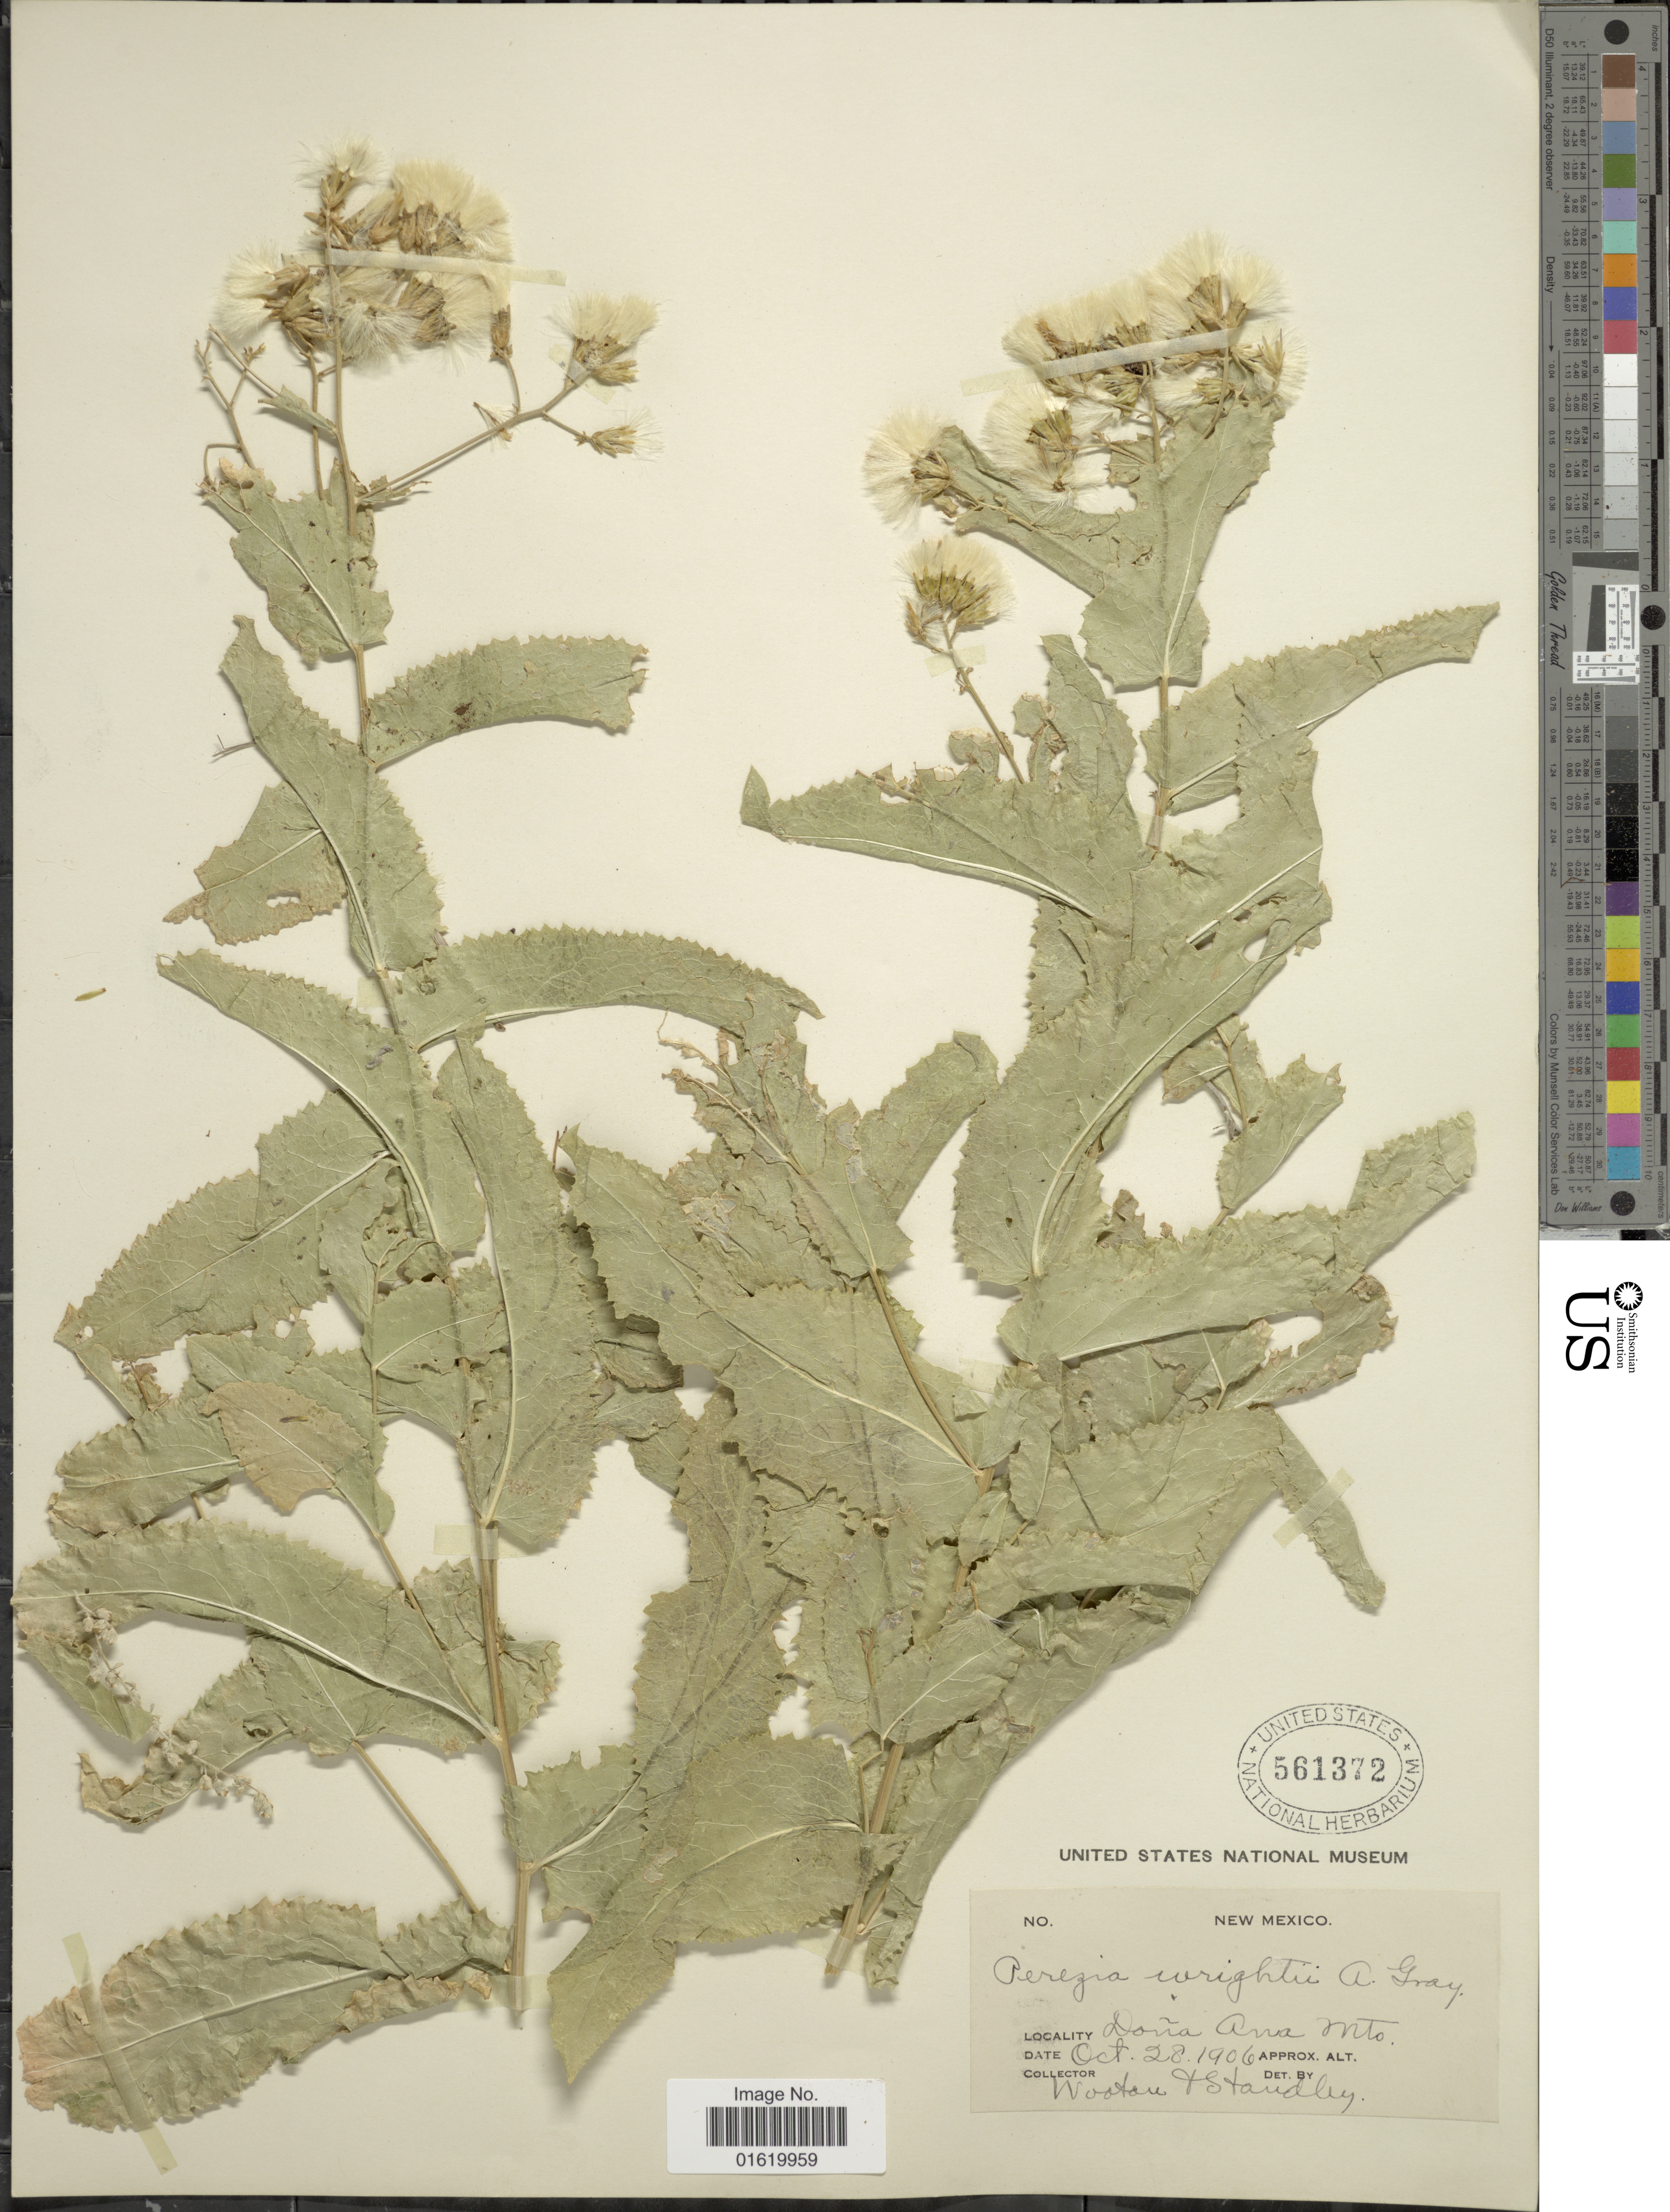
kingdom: Plantae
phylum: Tracheophyta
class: Magnoliopsida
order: Asterales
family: Asteraceae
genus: Acourtia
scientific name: Acourtia wrightii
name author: (A. Gray) Reveal & R.M. King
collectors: E. O. Wooton & P. C. Standley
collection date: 1906-10-28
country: United States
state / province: New Mexico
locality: Doña Ana Mts.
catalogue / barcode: US 561372